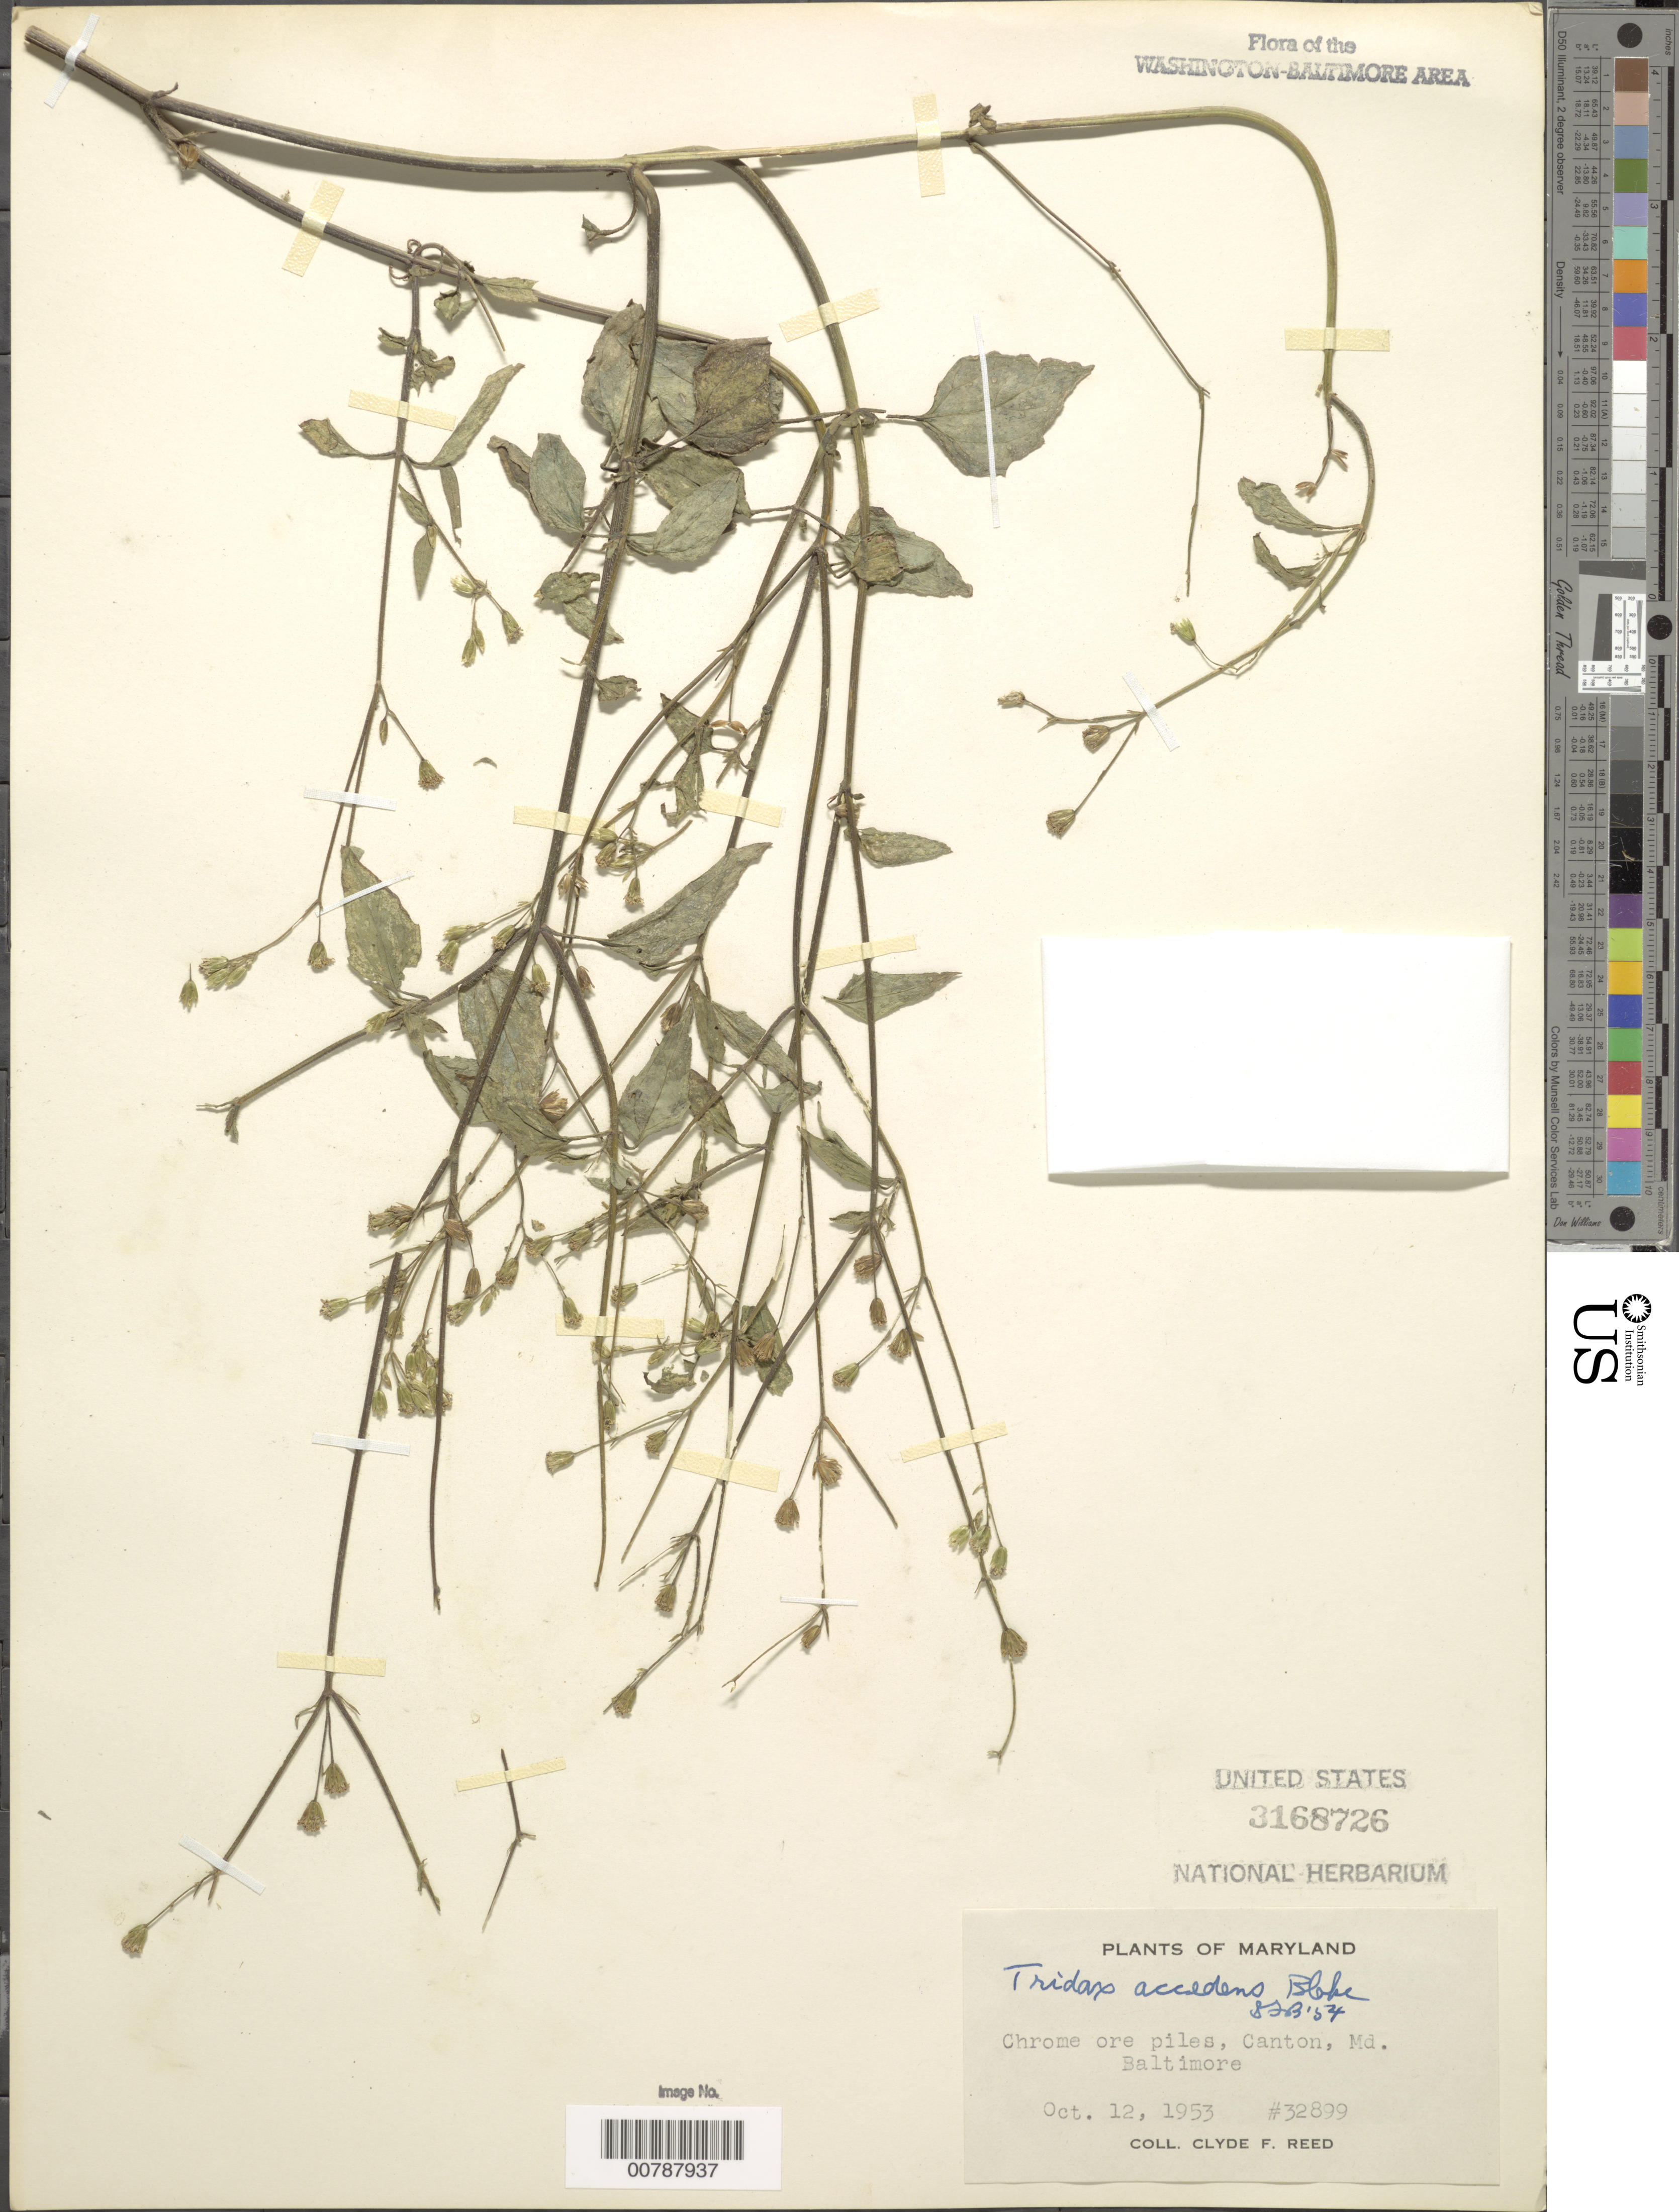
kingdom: Plantae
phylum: Tracheophyta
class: Magnoliopsida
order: Asterales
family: Asteraceae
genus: Cymophora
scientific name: Cymophora accedens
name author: (B.L. Rob.) B.L. Turner & A.M. Powell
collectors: C. F. Reed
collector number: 32899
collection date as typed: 12 Oct 1953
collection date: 1953-10-12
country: United States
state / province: Maryland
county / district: City of Baltimore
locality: Canton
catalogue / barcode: US 3168726